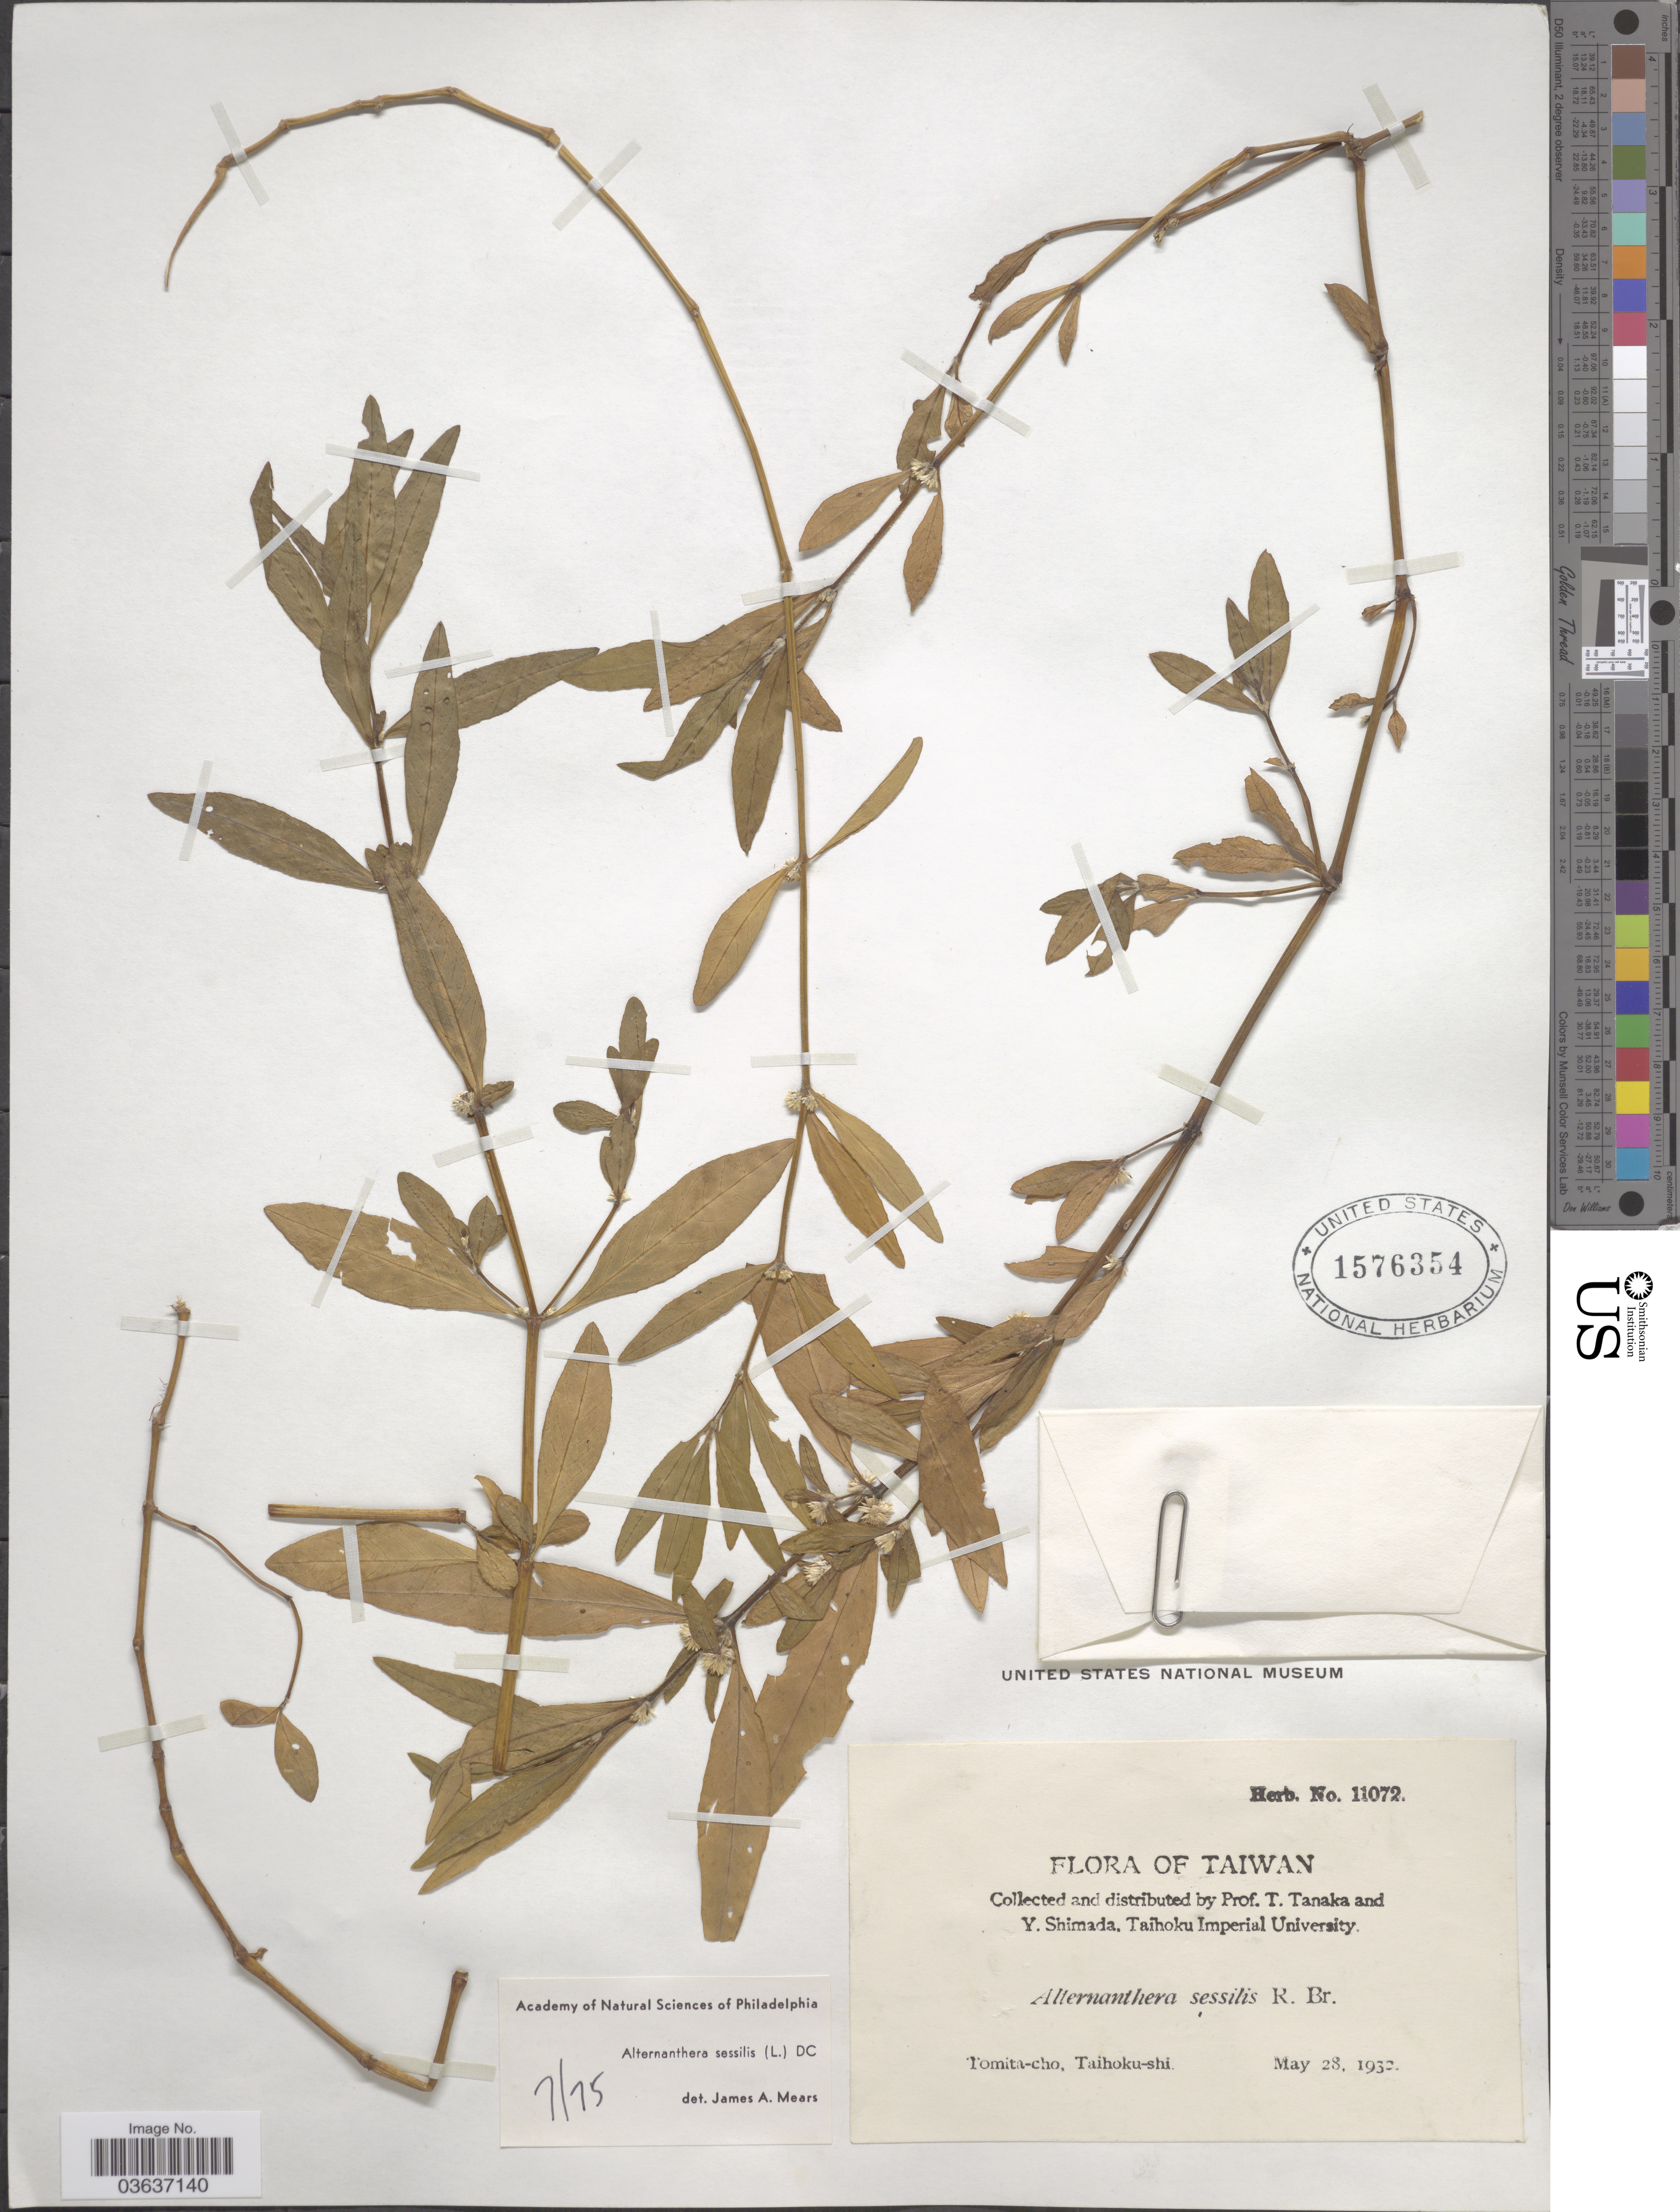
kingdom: Plantae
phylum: Tracheophyta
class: Magnoliopsida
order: Caryophyllales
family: Amaranthaceae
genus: Alternanthera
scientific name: Alternanthera sessilis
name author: (L.) DC.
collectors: T. Tanaka & Y. Shimada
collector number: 11072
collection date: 1932-05-28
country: Taiwan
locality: Tomita-cho, Taihoku-shi.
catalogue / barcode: US 1576354